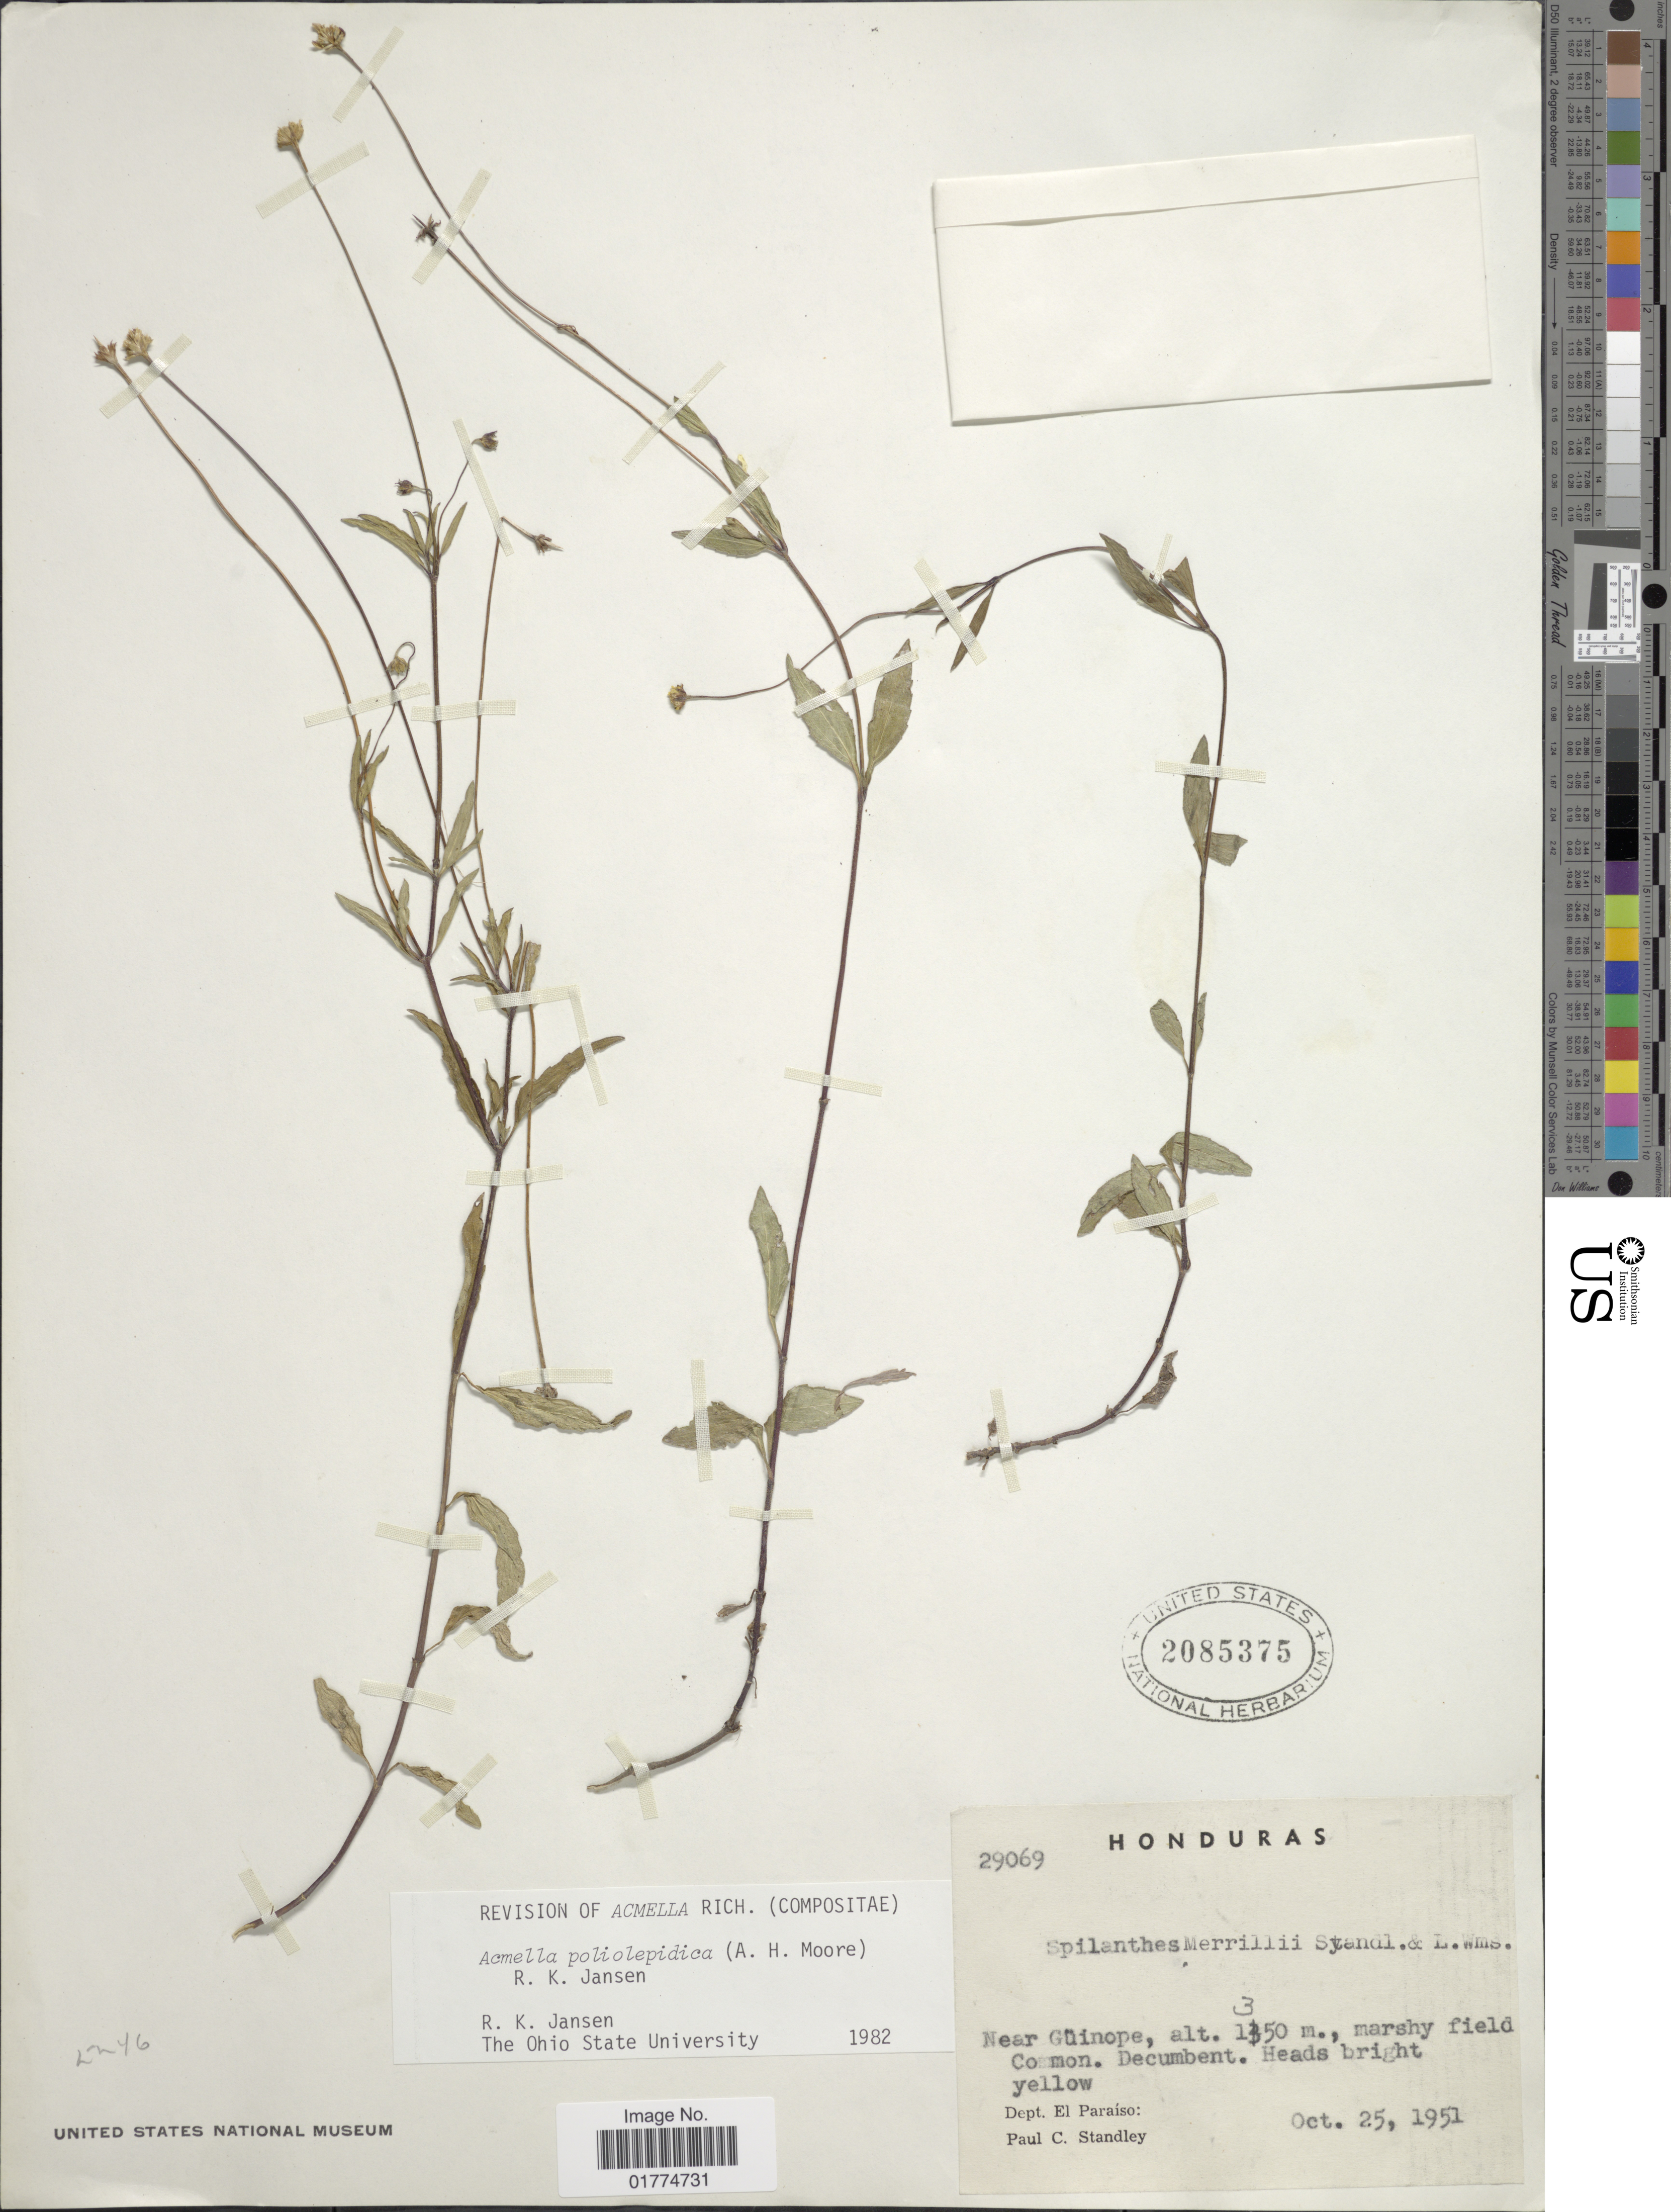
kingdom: Plantae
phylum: Tracheophyta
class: Magnoliopsida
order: Asterales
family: Asteraceae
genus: Acmella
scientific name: Acmella poliolepidica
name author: A.H. Moore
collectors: P. C. Standley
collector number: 29069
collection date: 1951-10-25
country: Honduras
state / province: El Paraíso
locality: Near Güinope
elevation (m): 1350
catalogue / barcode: US 2085375